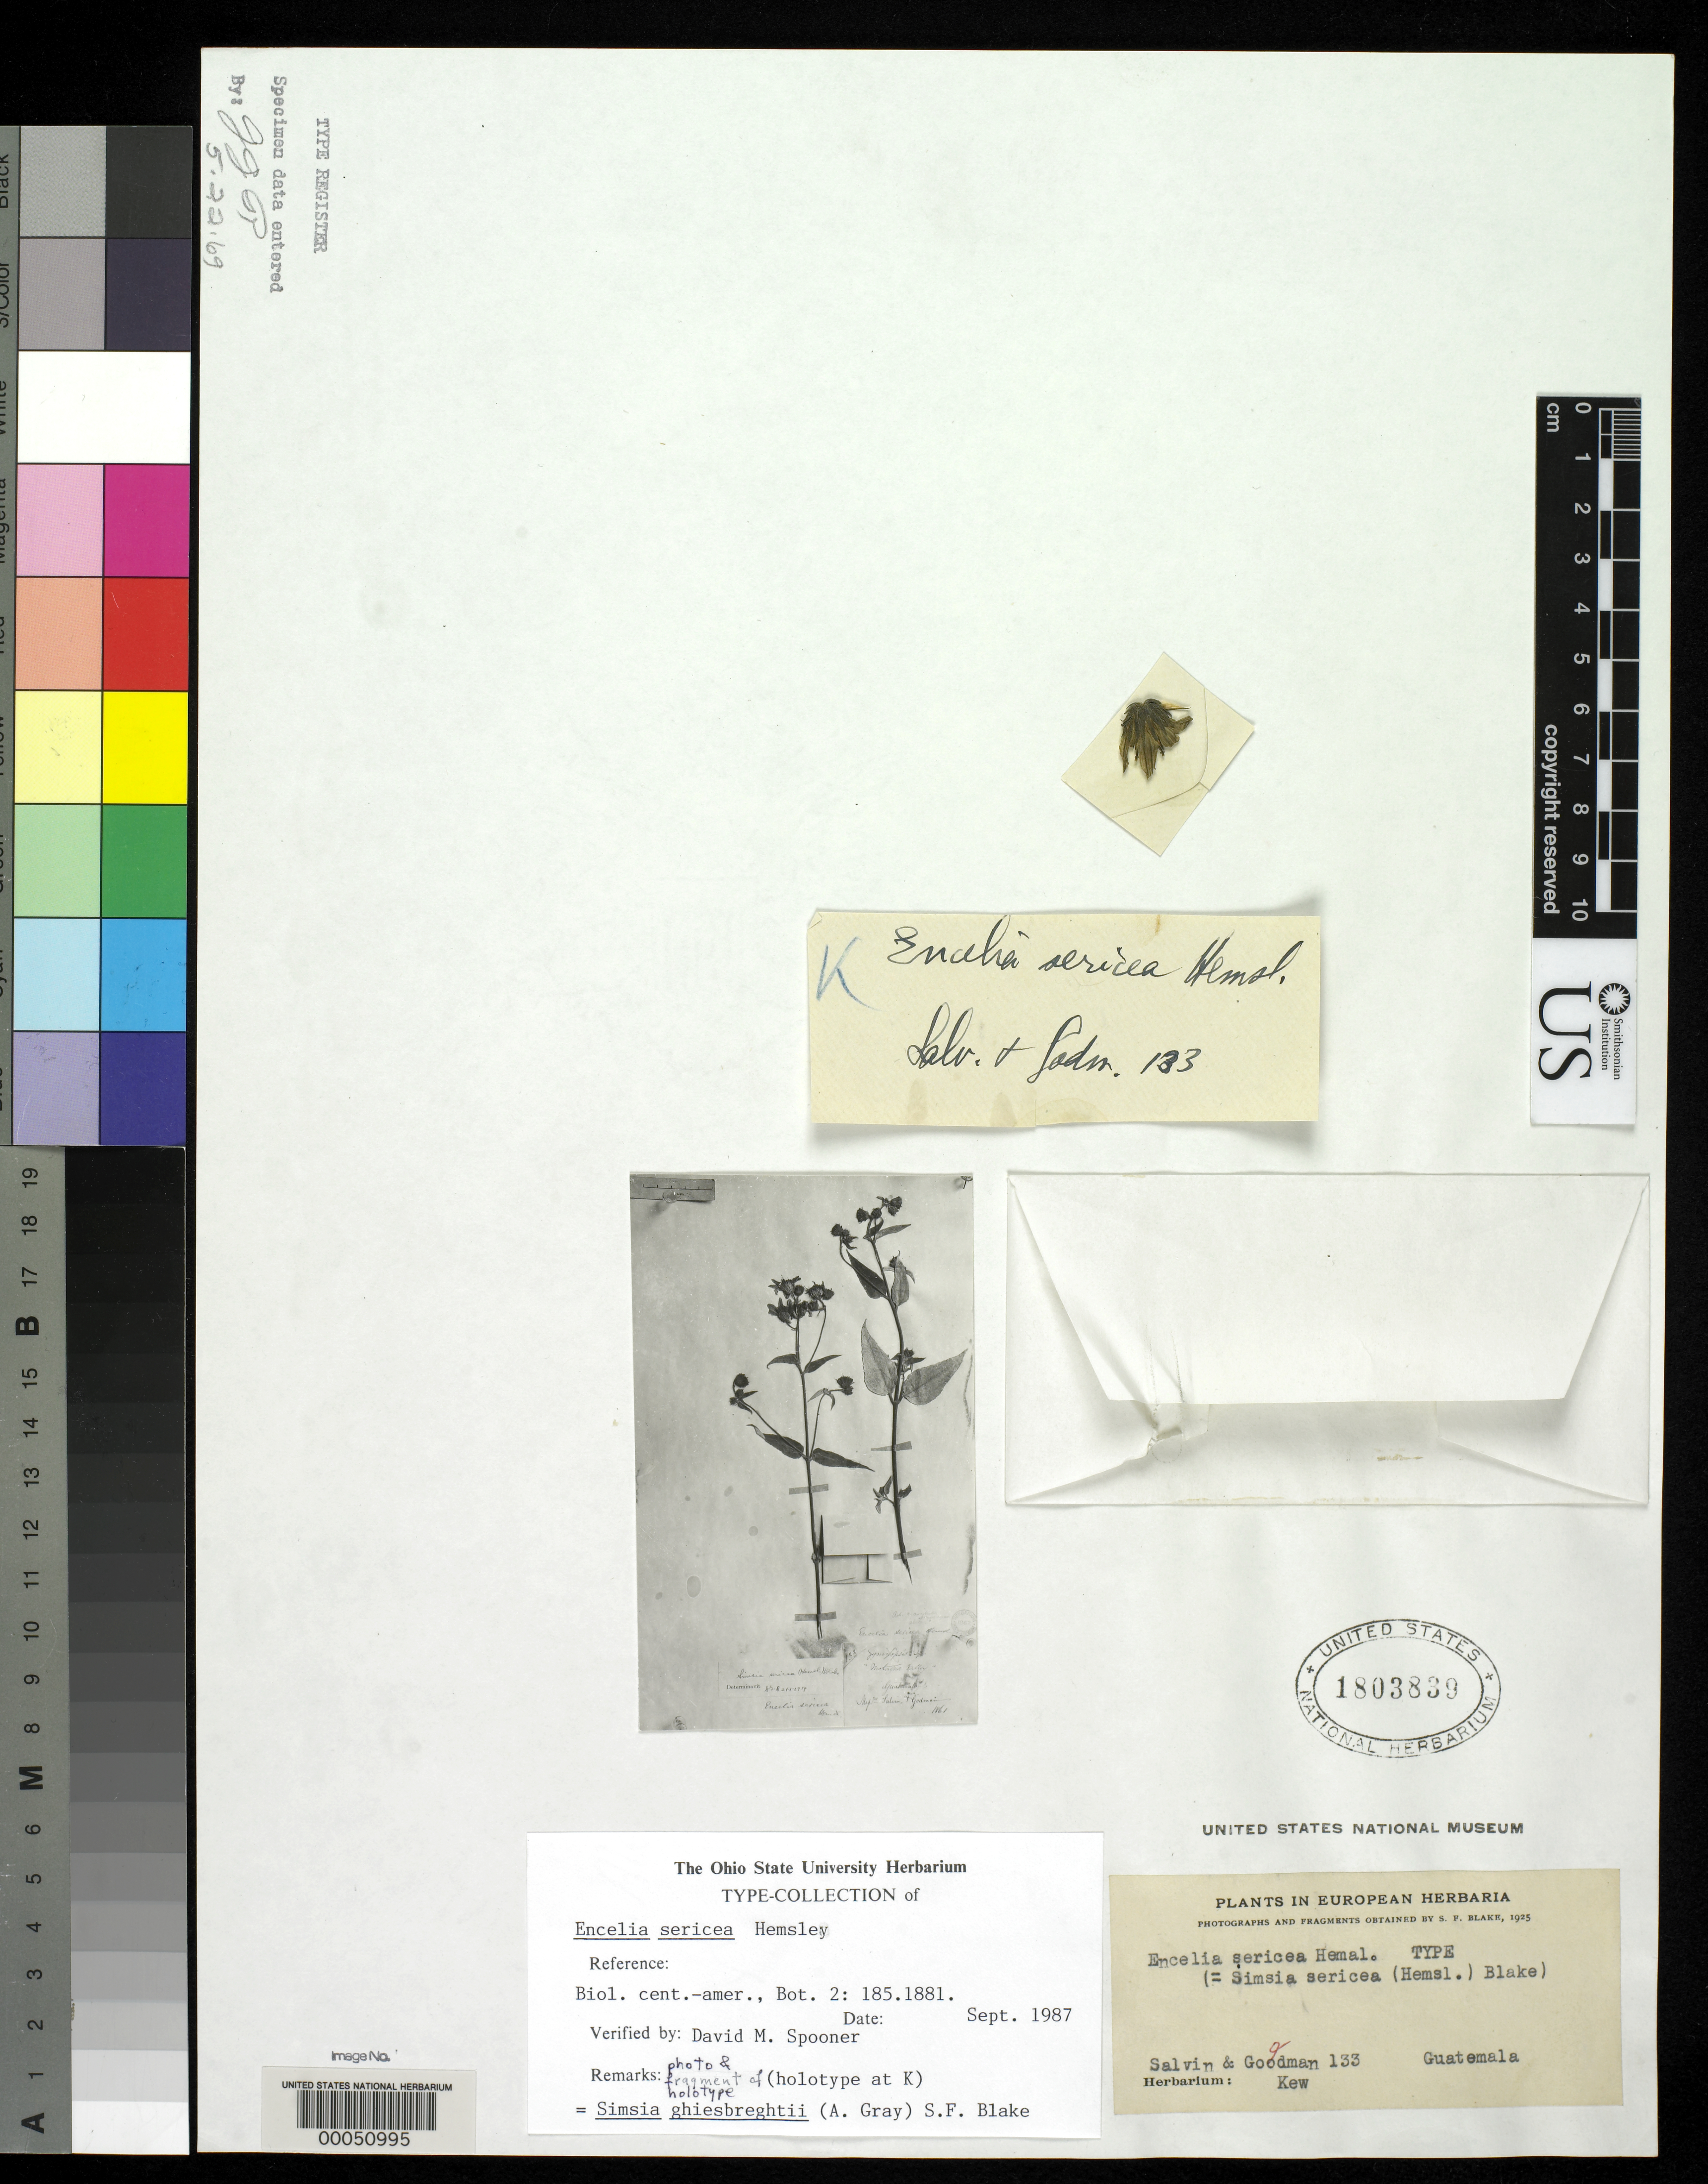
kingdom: Plantae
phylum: Tracheophyta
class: Magnoliopsida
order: Asterales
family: Asteraceae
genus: Encelia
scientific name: Encelia sericea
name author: Hemsl.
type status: Isotype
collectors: O. Salvin & F. d. C. Godman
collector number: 133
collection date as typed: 1861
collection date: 1861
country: Guatemala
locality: Motagua Valley.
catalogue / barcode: US 1803839